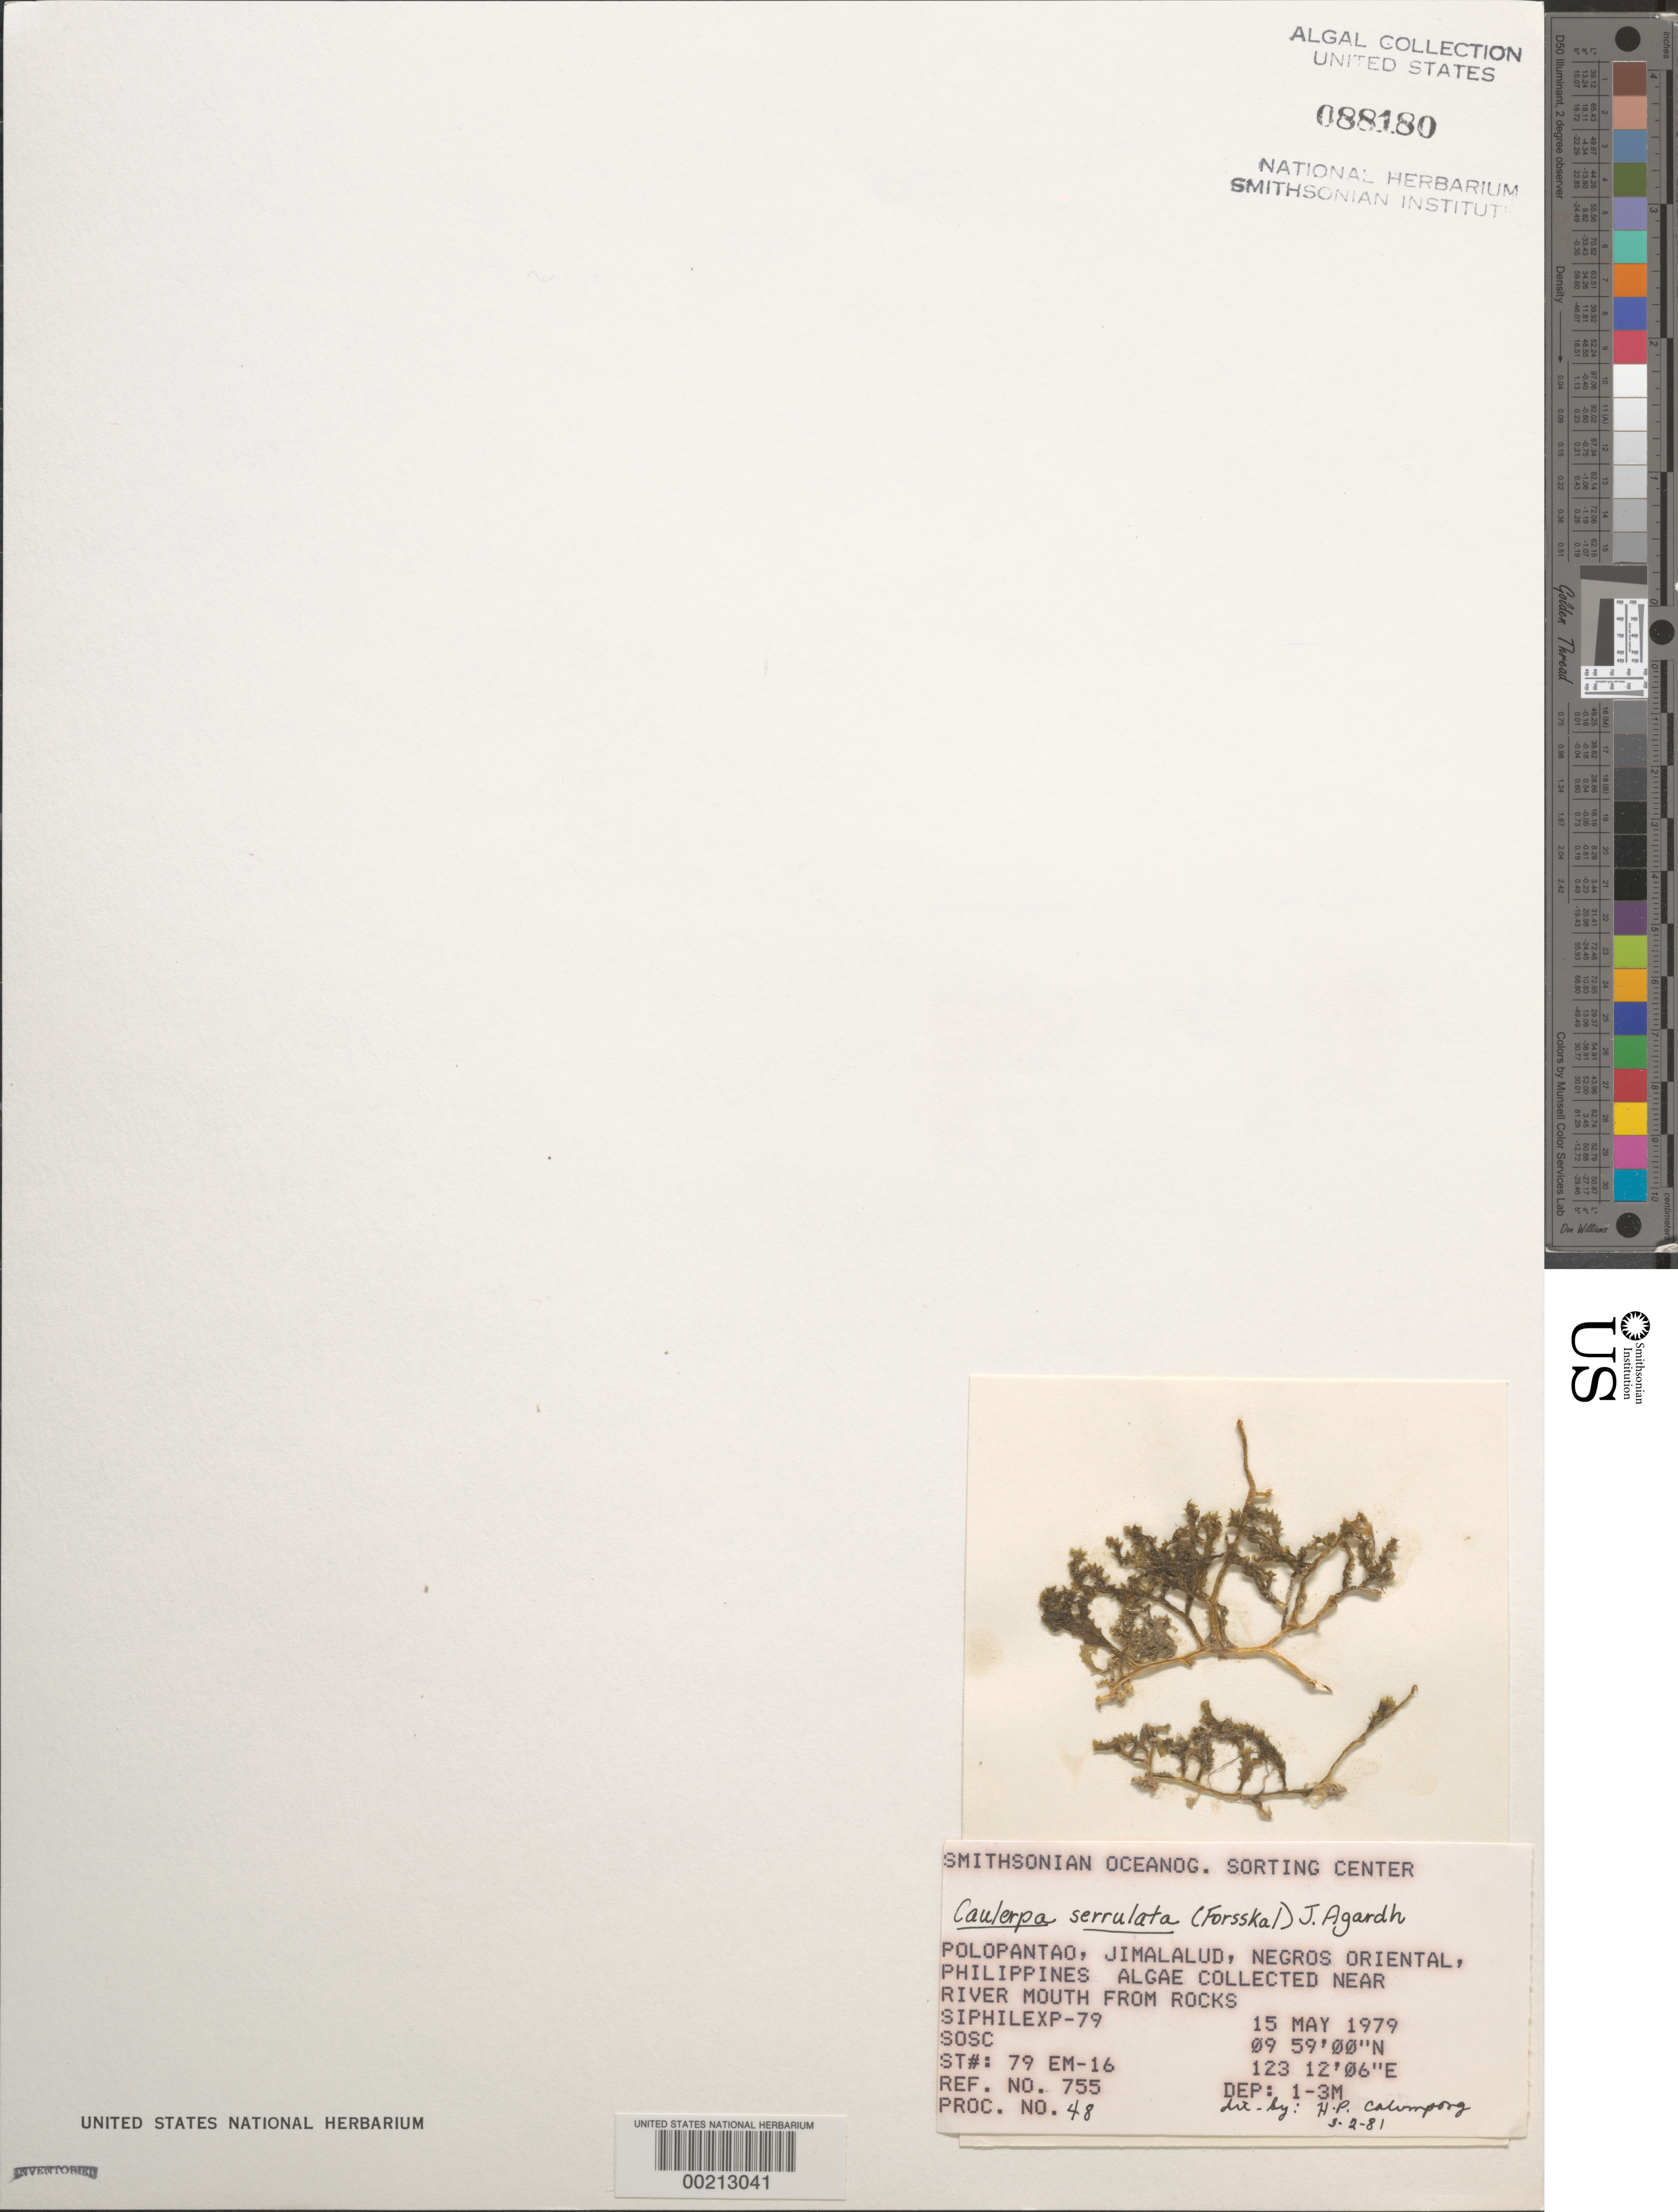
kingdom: Plantae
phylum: Chlorophyta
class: Ulvophyceae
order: Bryopsidales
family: Caulerpaceae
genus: Caulerpa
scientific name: Caulerpa serrulata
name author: (Forssk.) J. Agardh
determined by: Calumpong, H. P.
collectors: SOSC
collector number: Station 79 Em-16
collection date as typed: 15 May 1979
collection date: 1979-05-15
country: Philippines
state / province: Central Visayas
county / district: Negros Oriental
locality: Polopantao, jimalalud, negros oriental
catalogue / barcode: US 88180